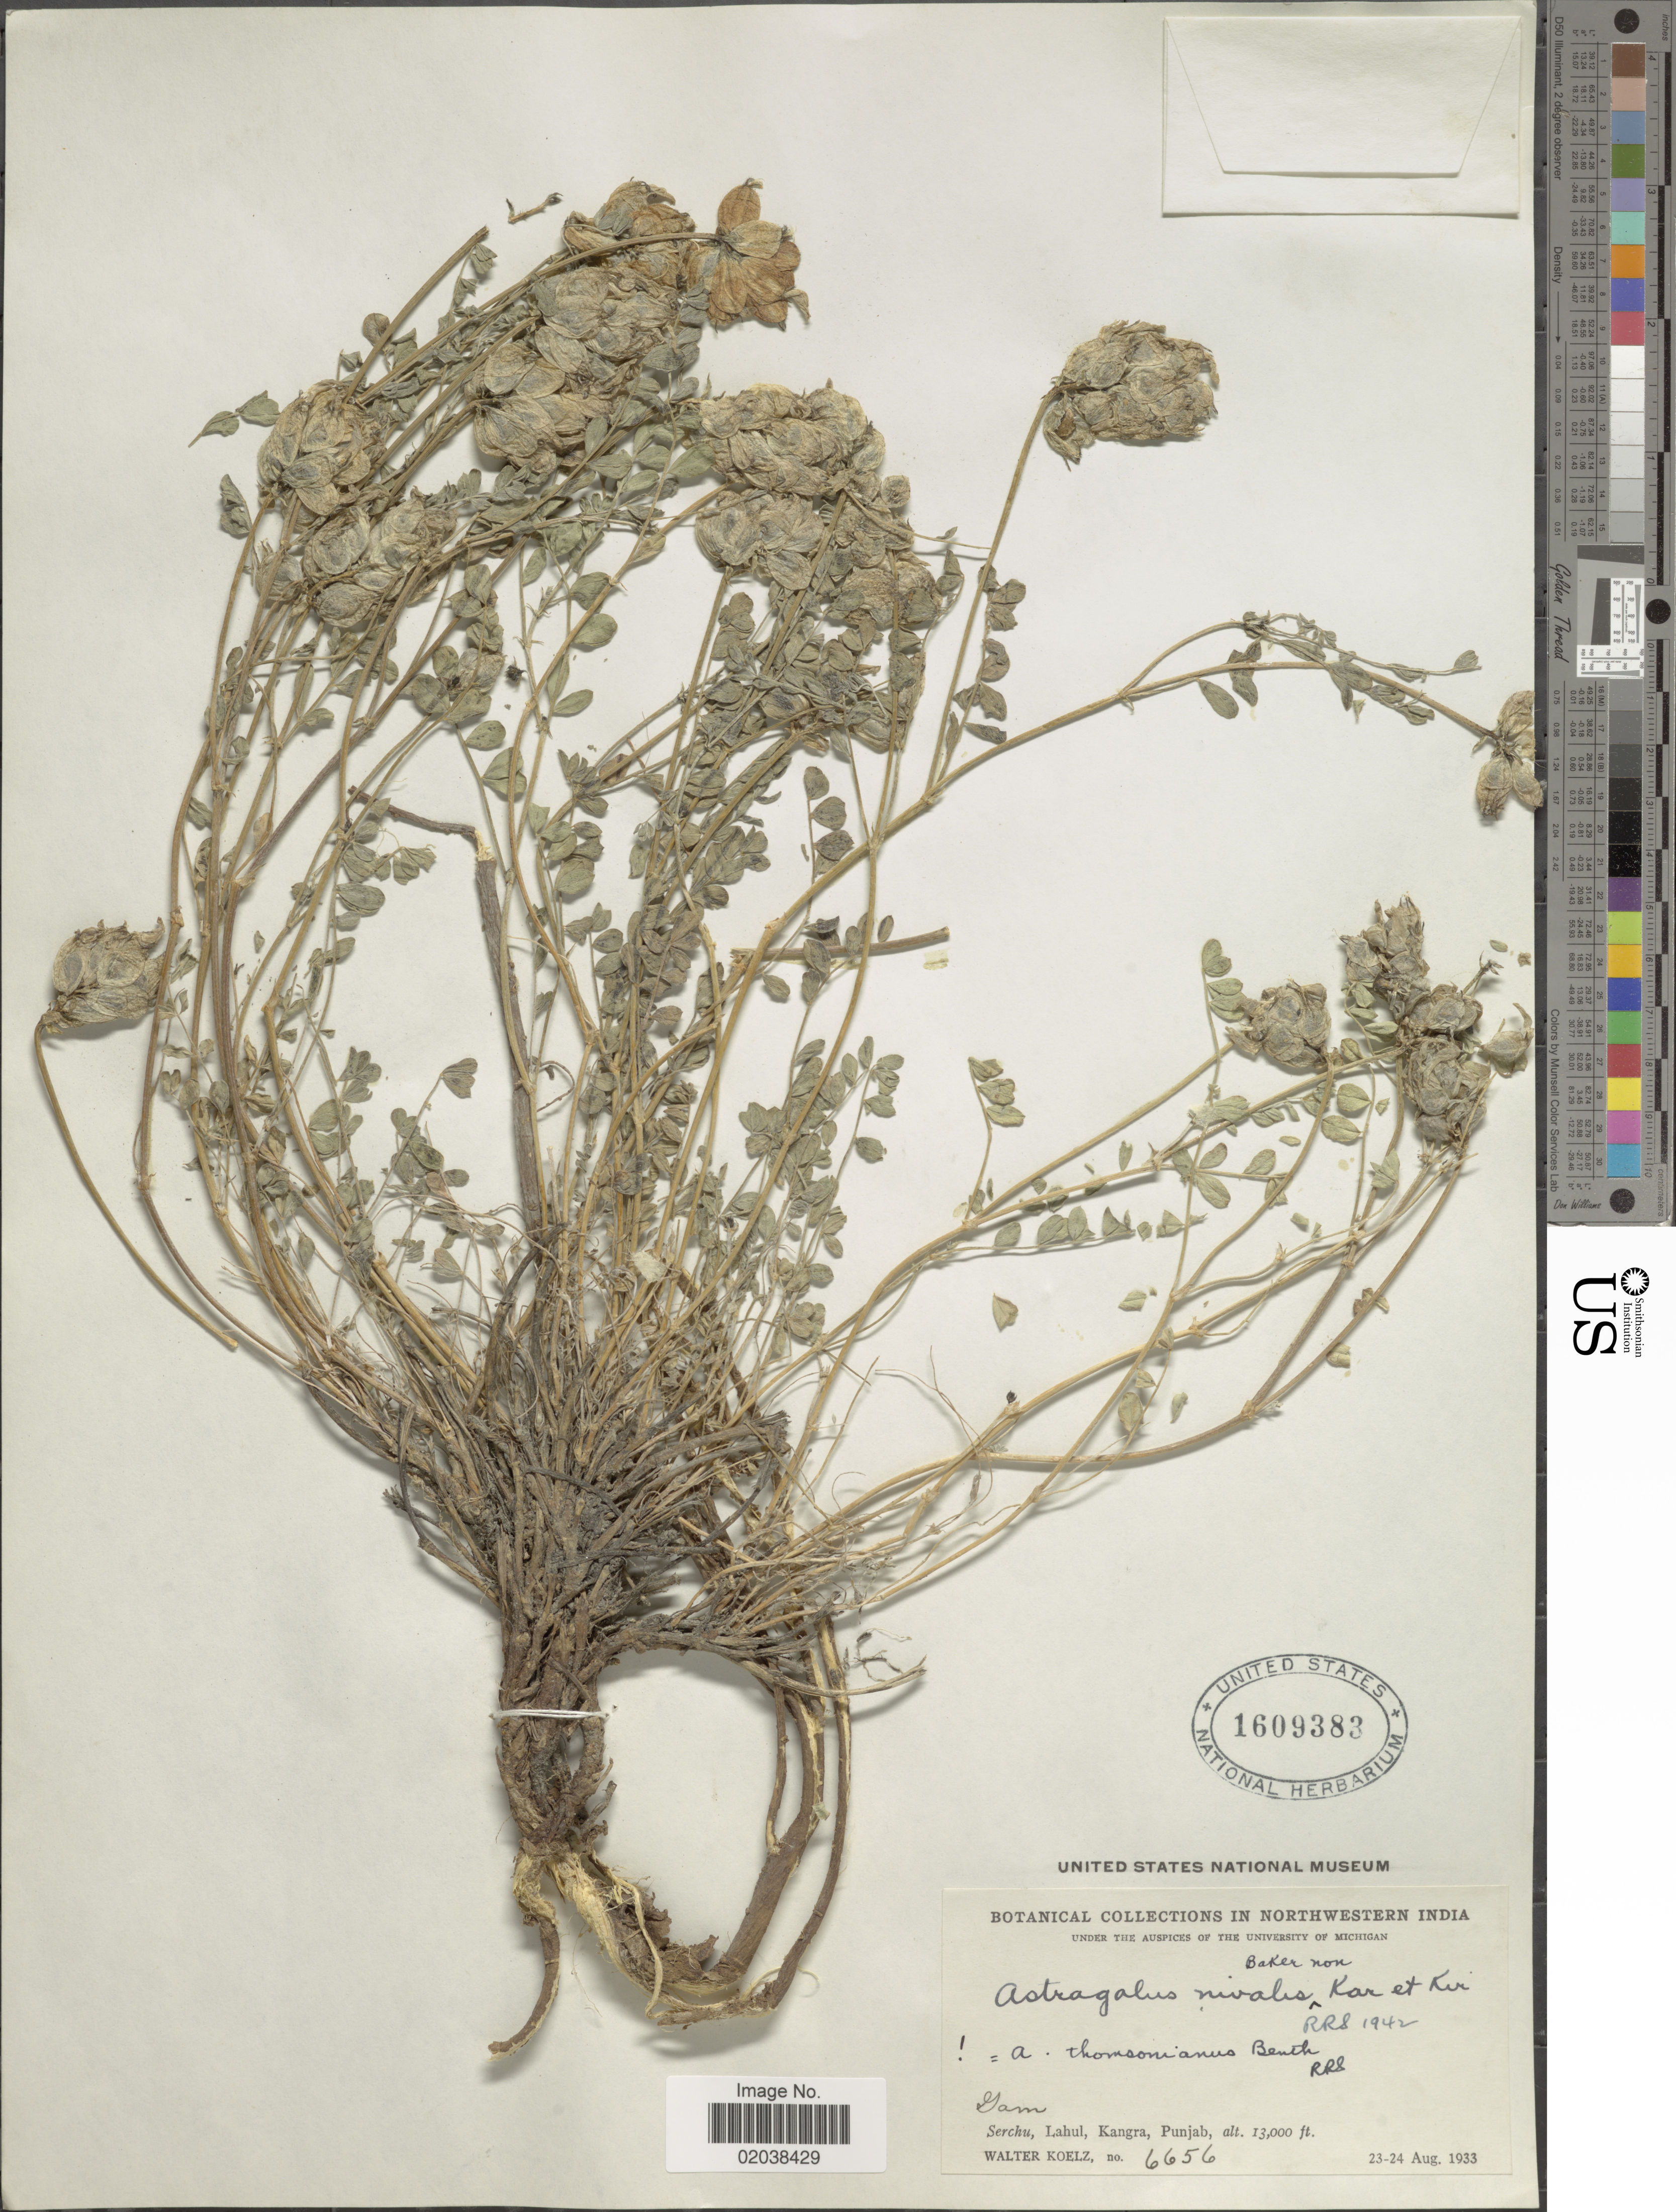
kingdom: Plantae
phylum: Tracheophyta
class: Magnoliopsida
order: Fabales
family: Fabaceae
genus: Astragalus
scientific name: Astragalus nivalis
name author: Kar. & Kir.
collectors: W. N. Koelz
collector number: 6656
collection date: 1933-08-23/1933-08-24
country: India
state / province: Punjab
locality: Northwestern India. Gam. Serchu, Lahul, Kangra, Punjab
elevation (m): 3962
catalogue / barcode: US 1609383